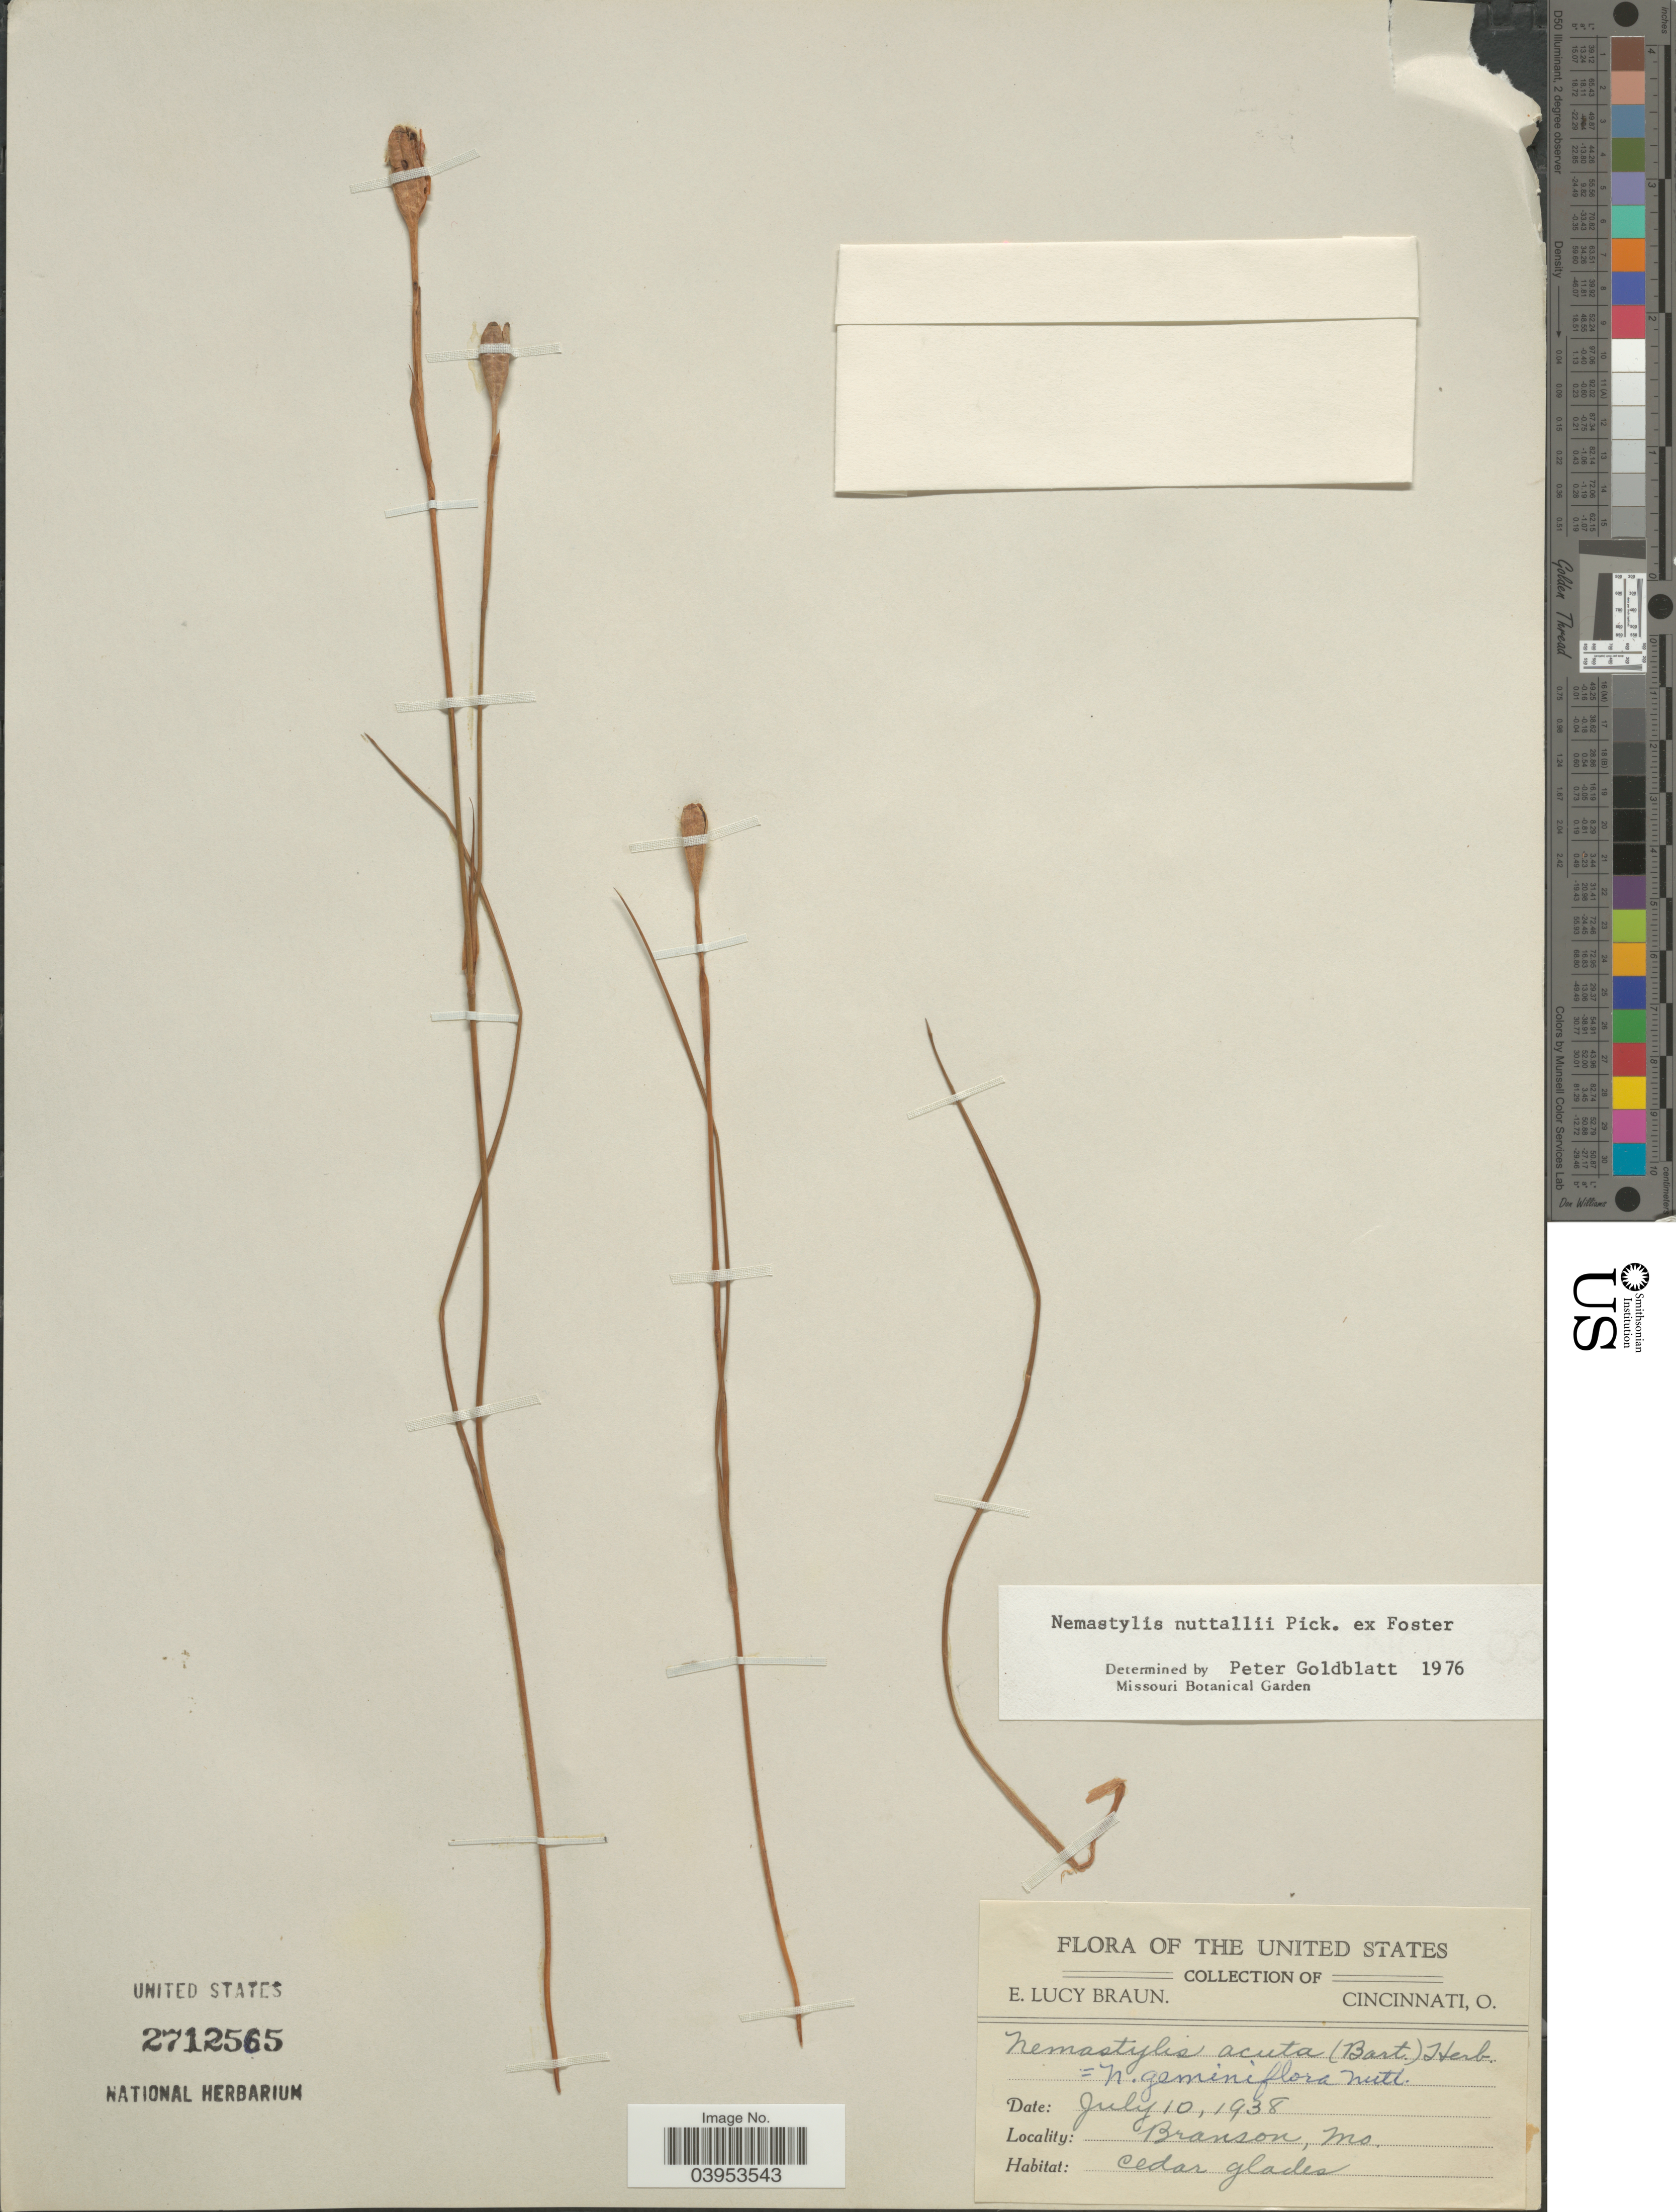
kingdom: Plantae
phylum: Tracheophyta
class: Liliopsida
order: Asparagales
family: Iridaceae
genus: Nemastylis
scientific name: Nemastylis nuttallii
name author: Pickering ex R.C. Foster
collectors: E. L. Braun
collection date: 1938-07-10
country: United States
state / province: Missouri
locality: Branson. Cedar glades.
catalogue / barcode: US 2712565